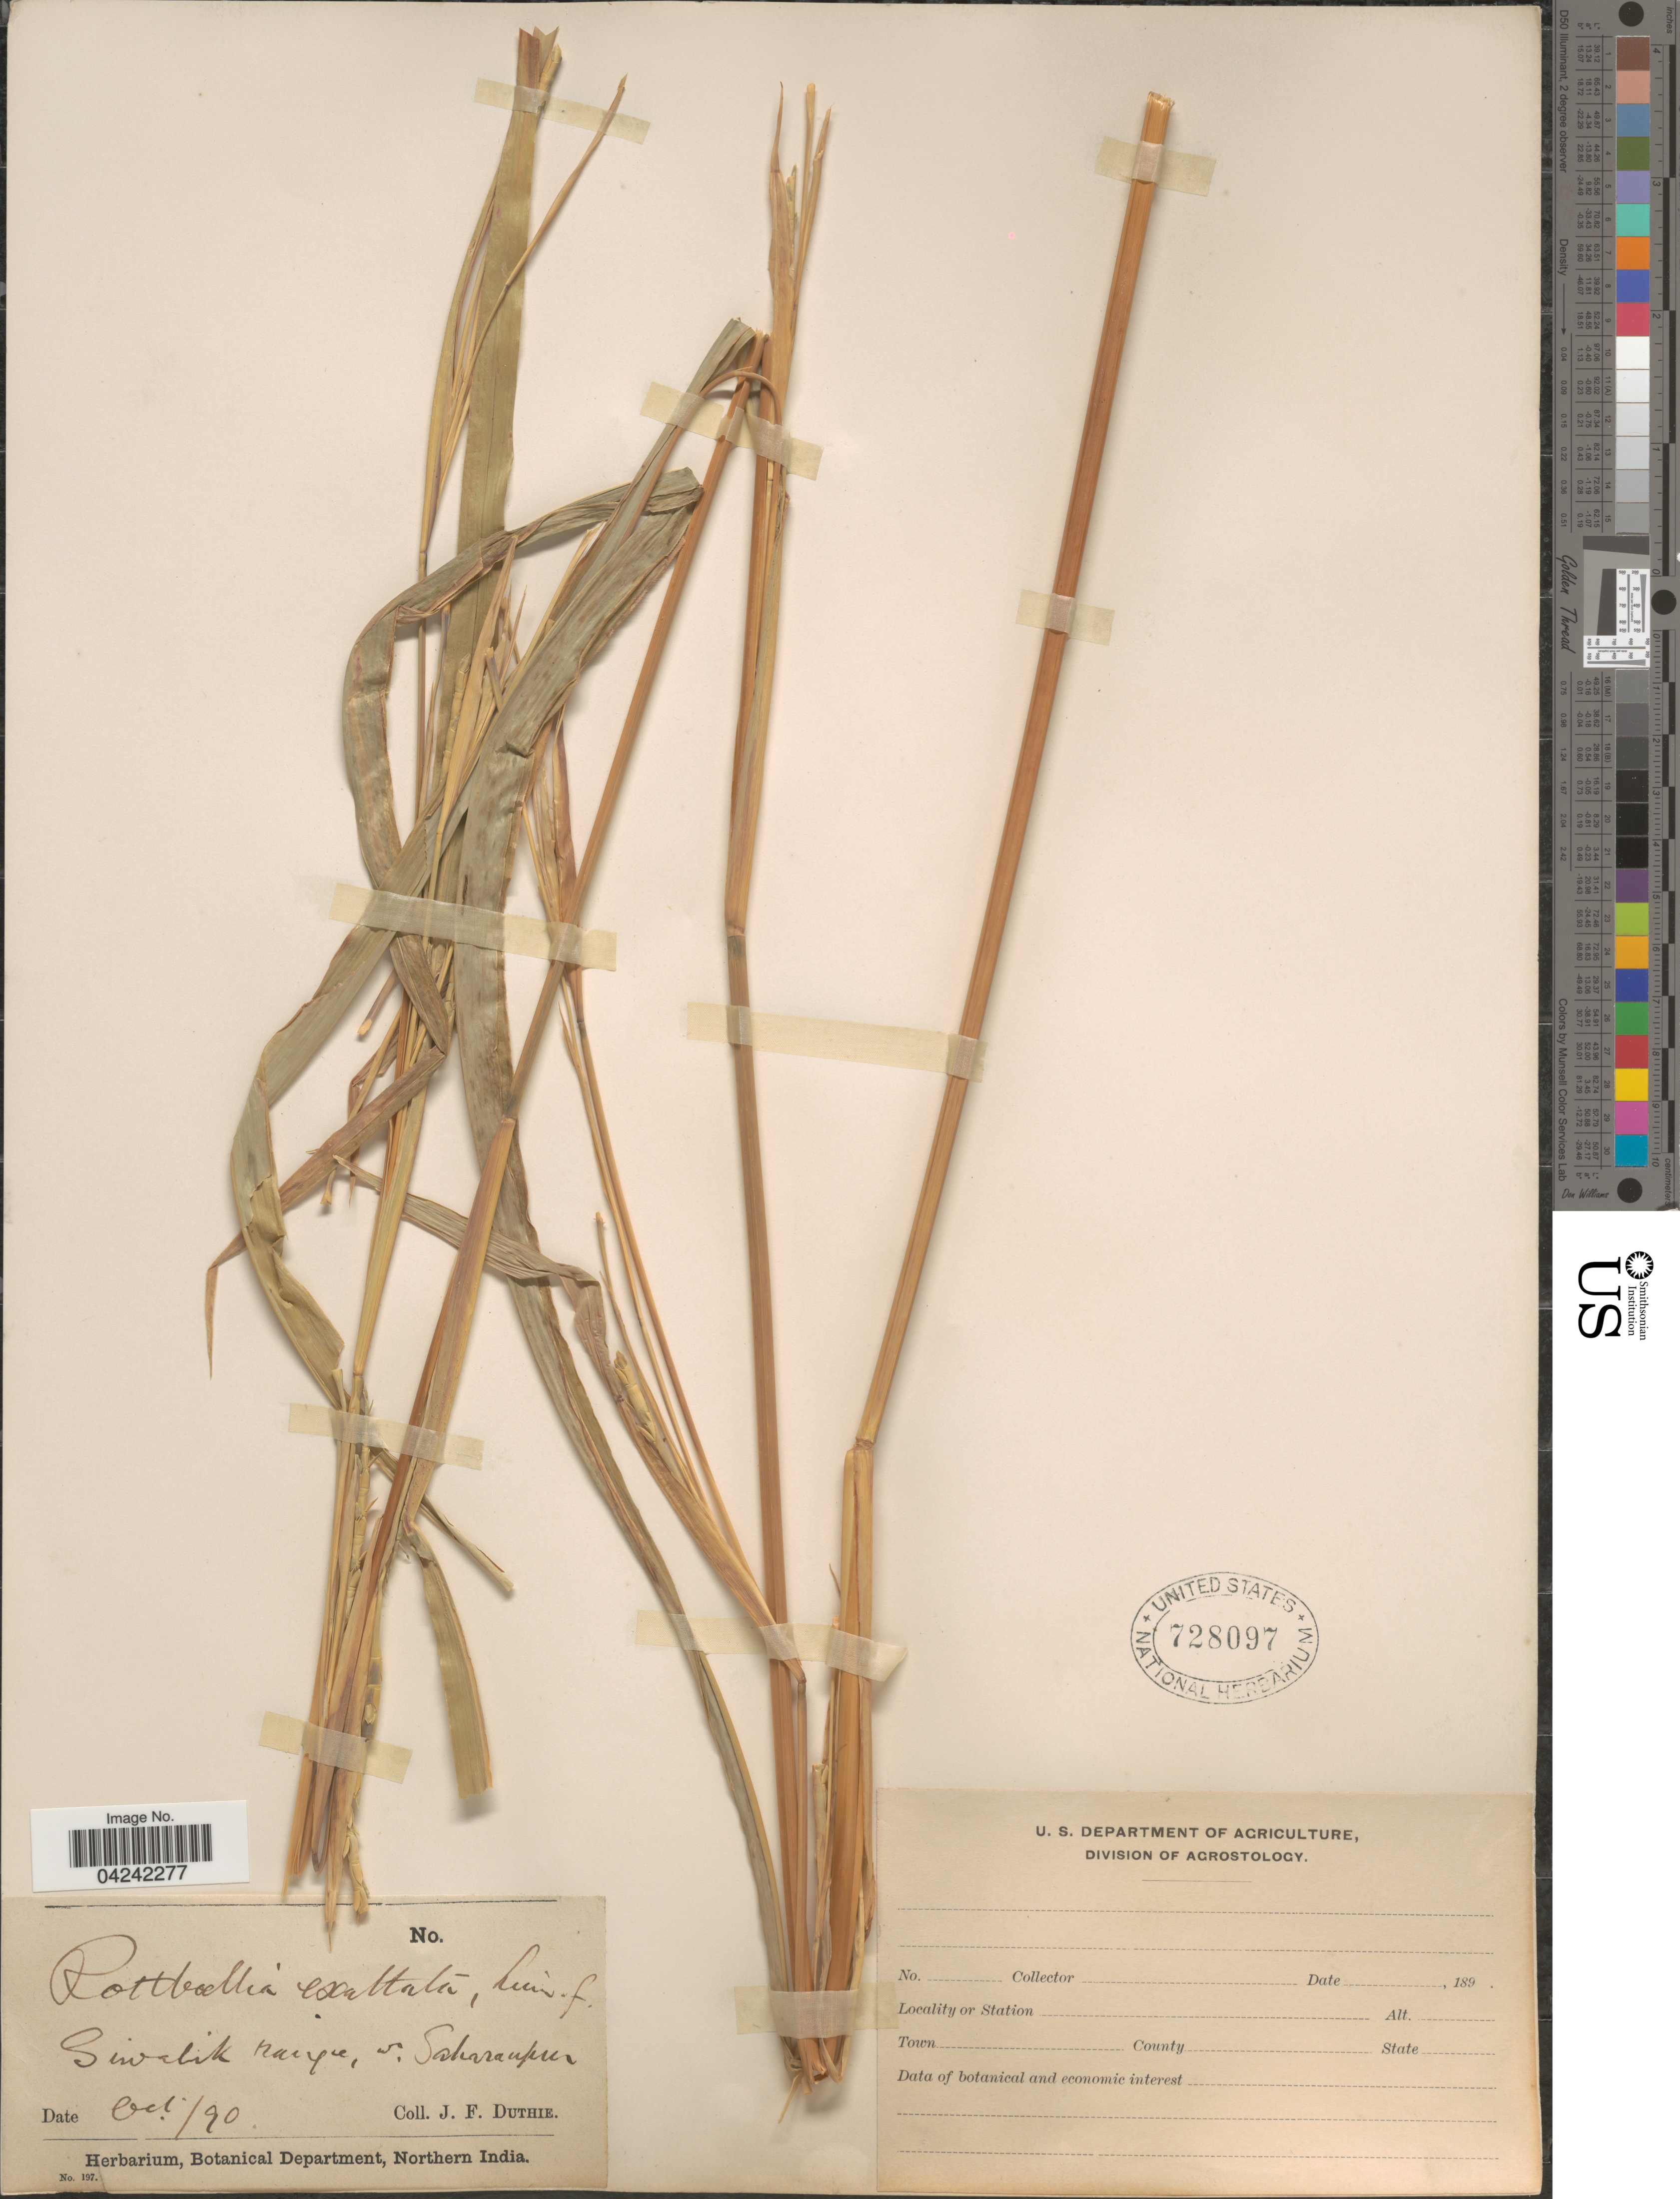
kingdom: Plantae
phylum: Tracheophyta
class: Liliopsida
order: Poales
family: Poaceae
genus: Rottboellia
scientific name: Rottboellia cochinchinensis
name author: (Lour.) Clayton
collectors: J. F. Duthie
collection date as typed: Transcribed d/m/y: /10/90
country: India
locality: Siwalik range, S. Saharanpur.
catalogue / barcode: US 728097